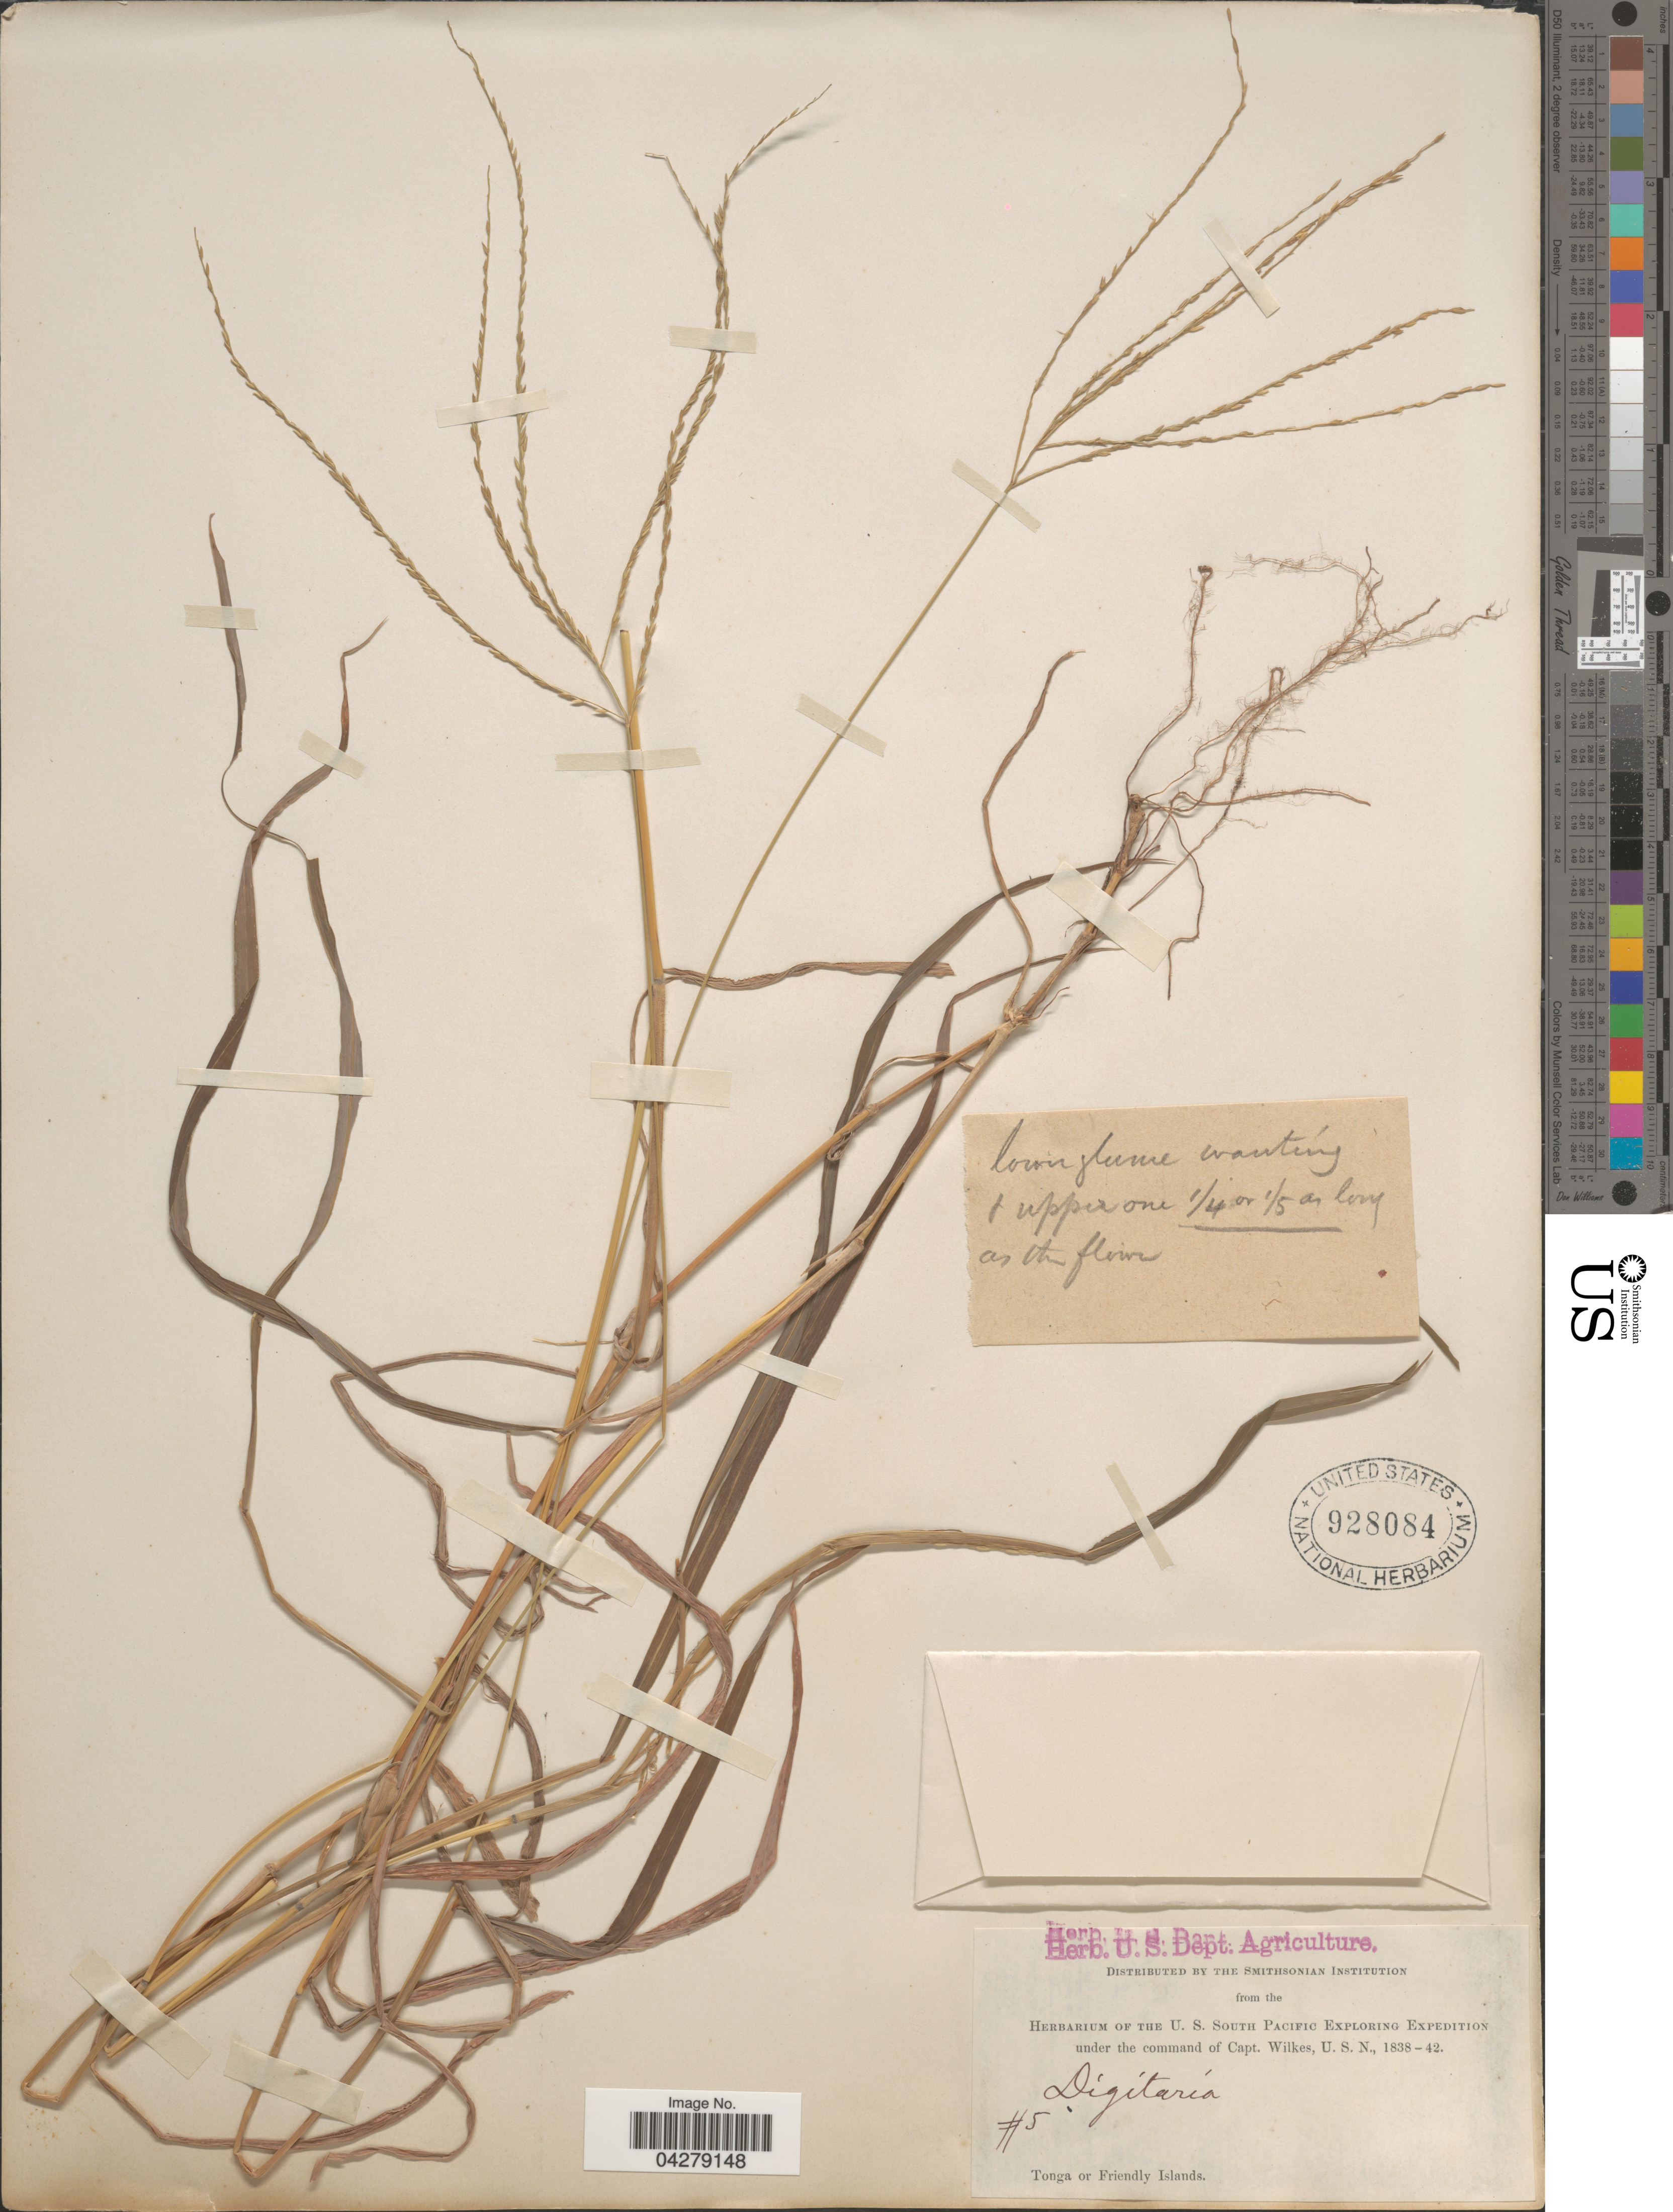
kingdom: Plantae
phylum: Tracheophyta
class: Liliopsida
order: Poales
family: Poaceae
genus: Digitaria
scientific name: Digitaria setigera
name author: Roth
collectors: Wilkes Explor. Exped.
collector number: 5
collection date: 1838/1842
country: Tonga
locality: U.S. South Pacific Exploring Expedition. Tonga or Friendly Islands.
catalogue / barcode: US 928084